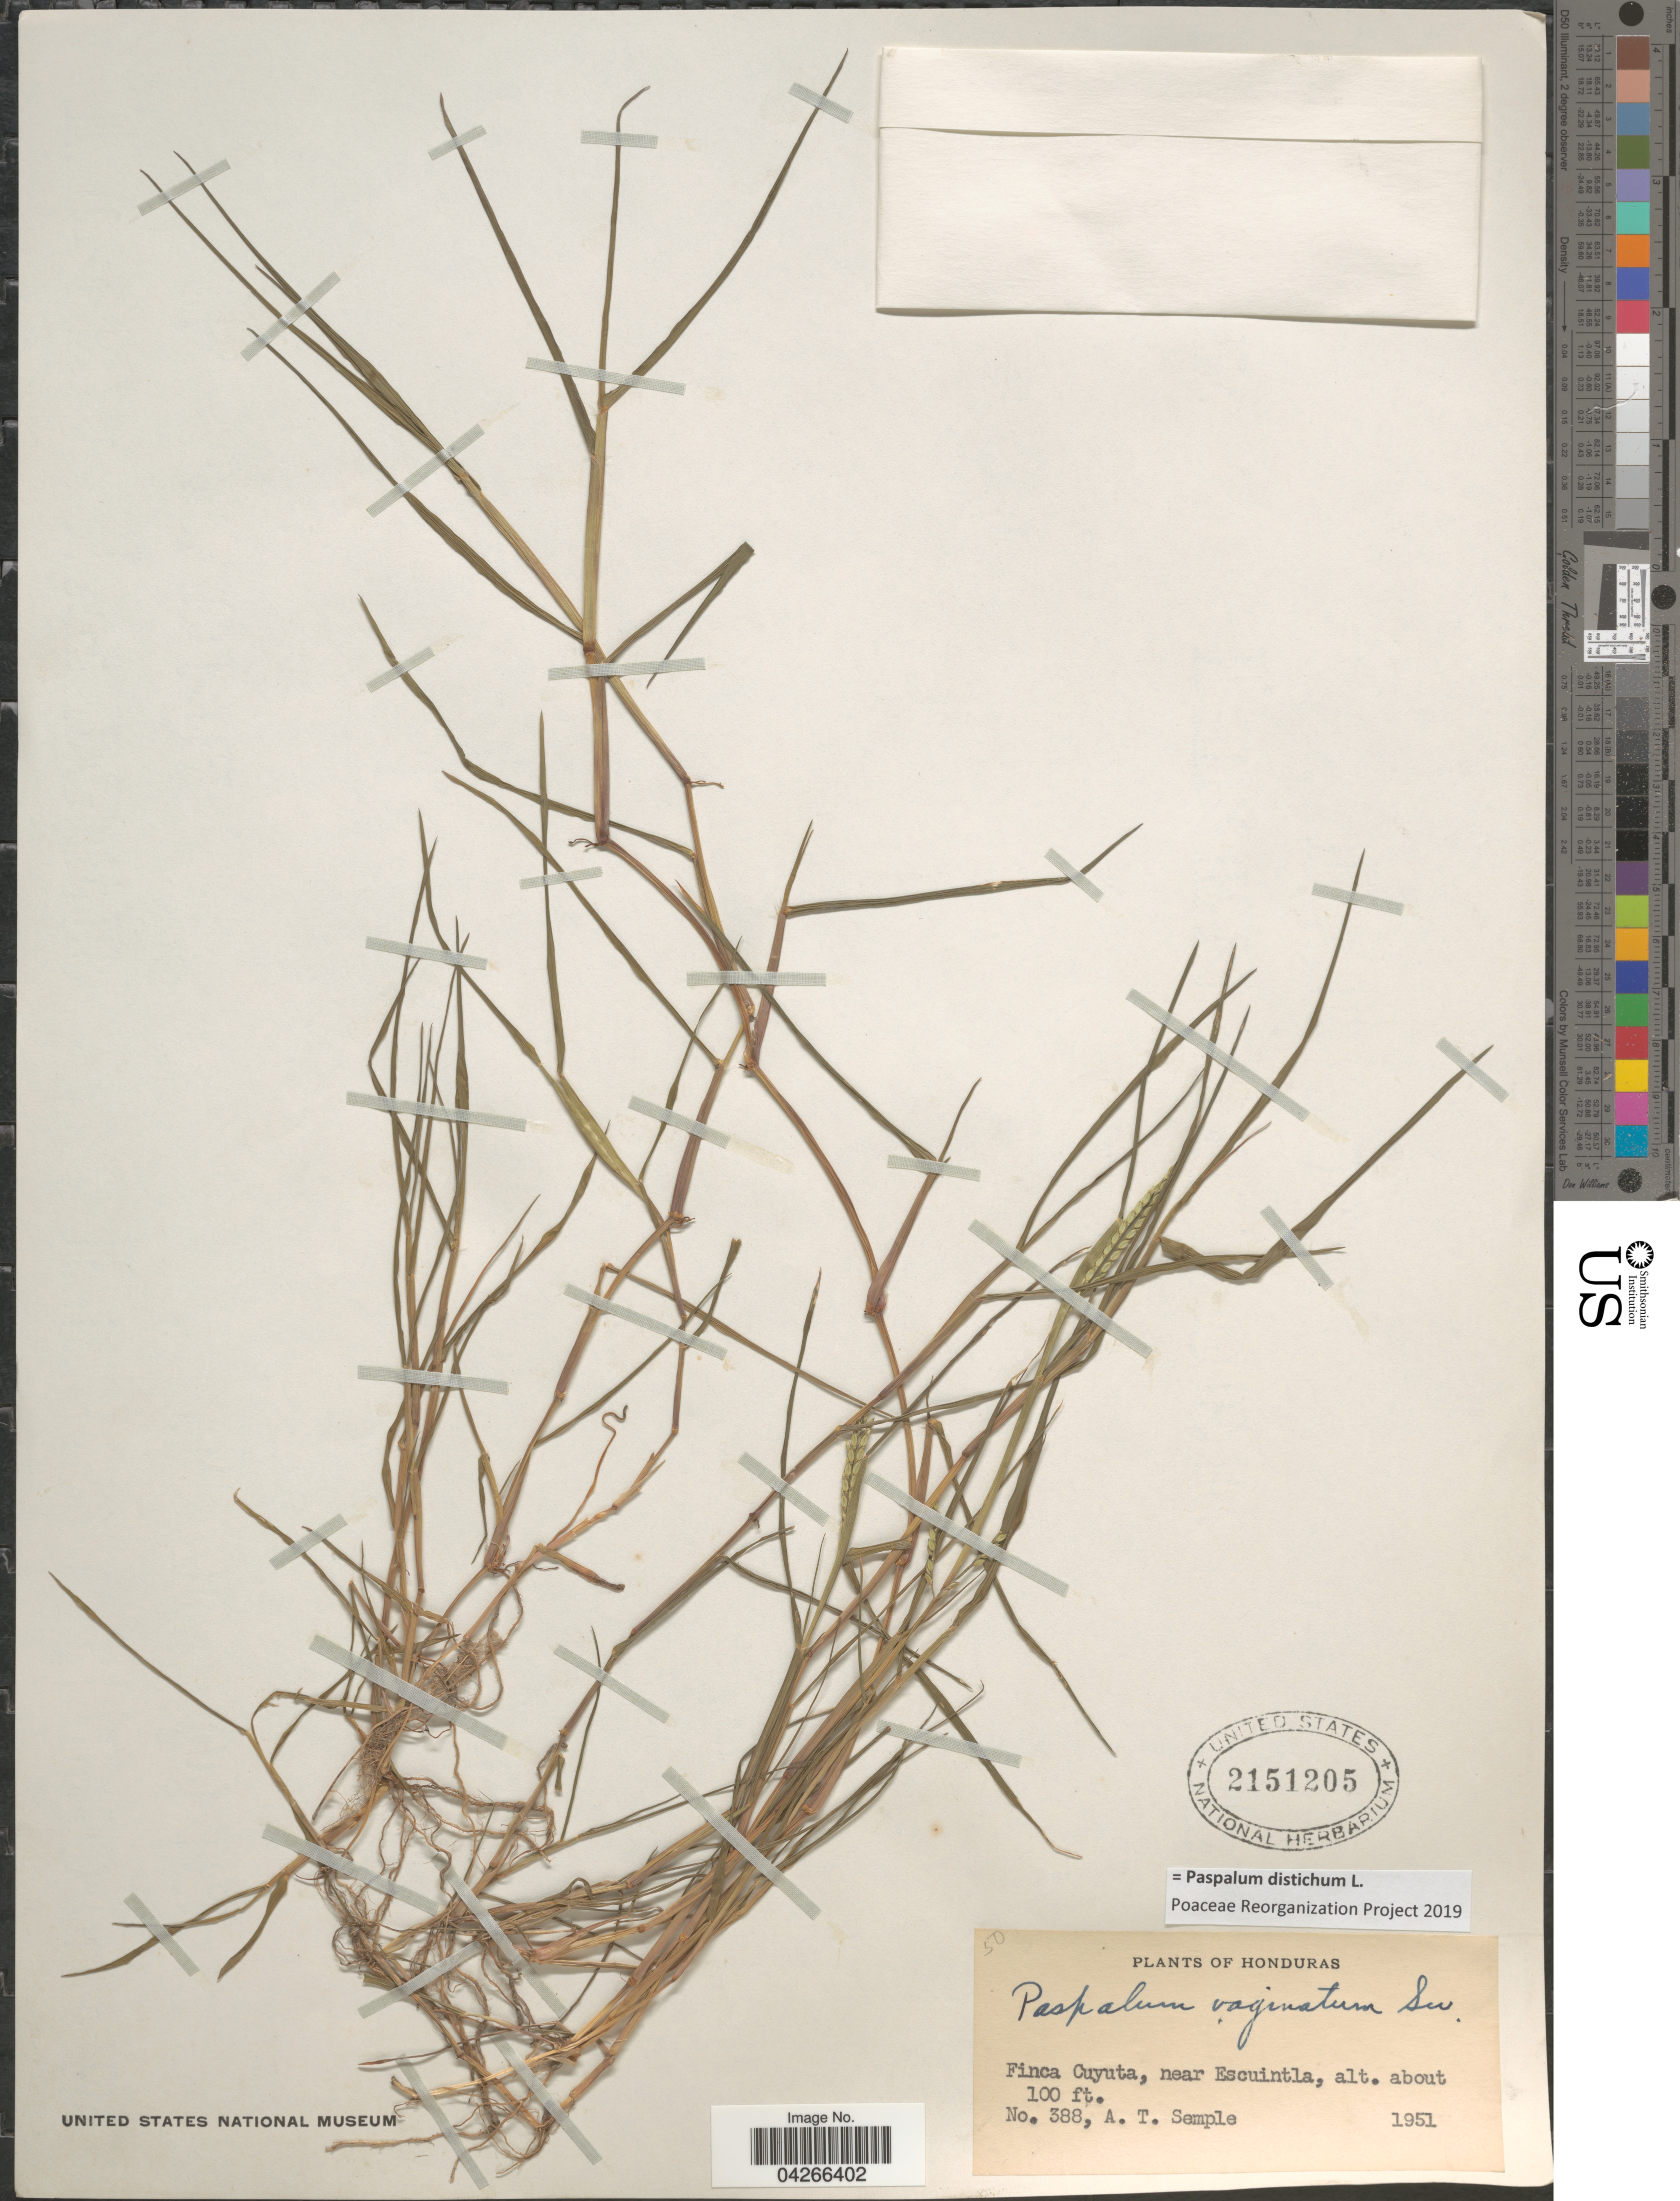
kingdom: Plantae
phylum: Tracheophyta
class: Liliopsida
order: Poales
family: Poaceae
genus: Paspalum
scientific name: Paspalum distichum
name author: L.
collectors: A. Semple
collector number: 388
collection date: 1951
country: Honduras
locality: Finca Cuyuta, near Escuintla.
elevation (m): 30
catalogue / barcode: US 2151205